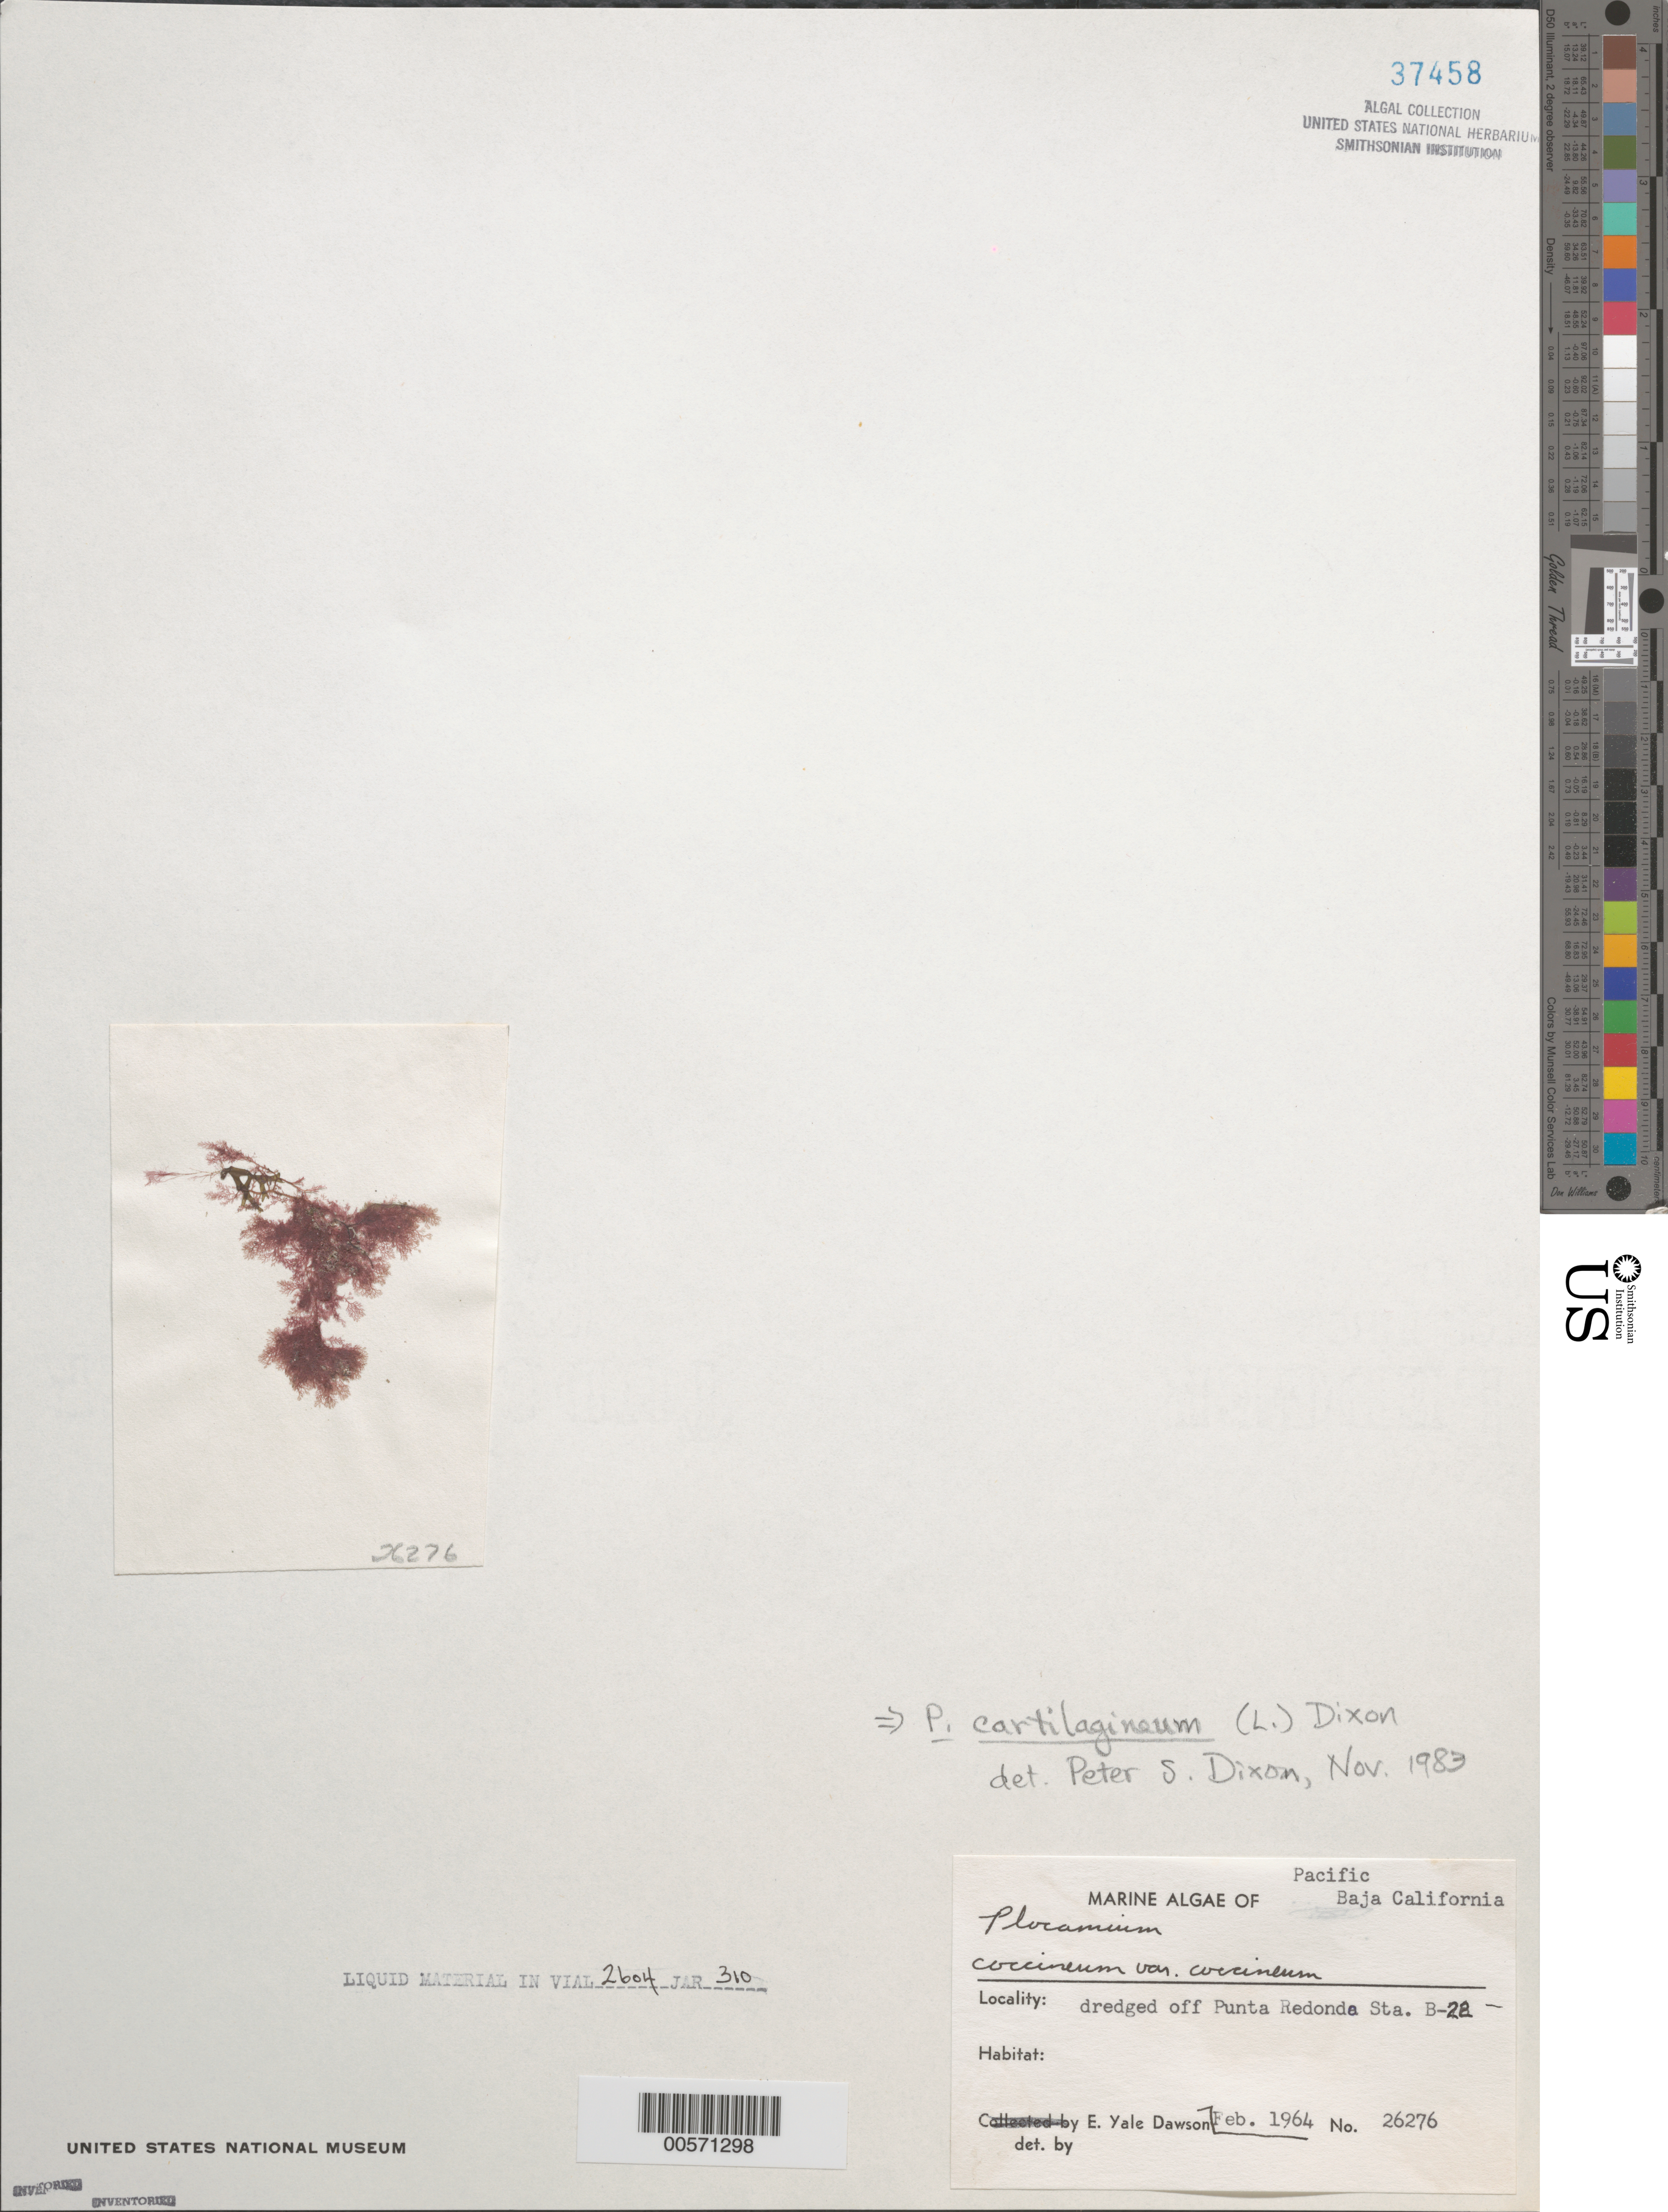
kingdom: Plantae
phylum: Rhodophyta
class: Florideophyceae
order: Plocamiales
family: Plocamiaceae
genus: Plocamium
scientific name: Plocamium cartilagineum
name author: (L.) P.S. Dixon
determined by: Dixon, P. S.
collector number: EYD 26276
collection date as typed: Feb 1964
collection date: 1964-02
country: Mexico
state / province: Baja California Sur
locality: Off Punta Redondo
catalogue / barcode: US 37458